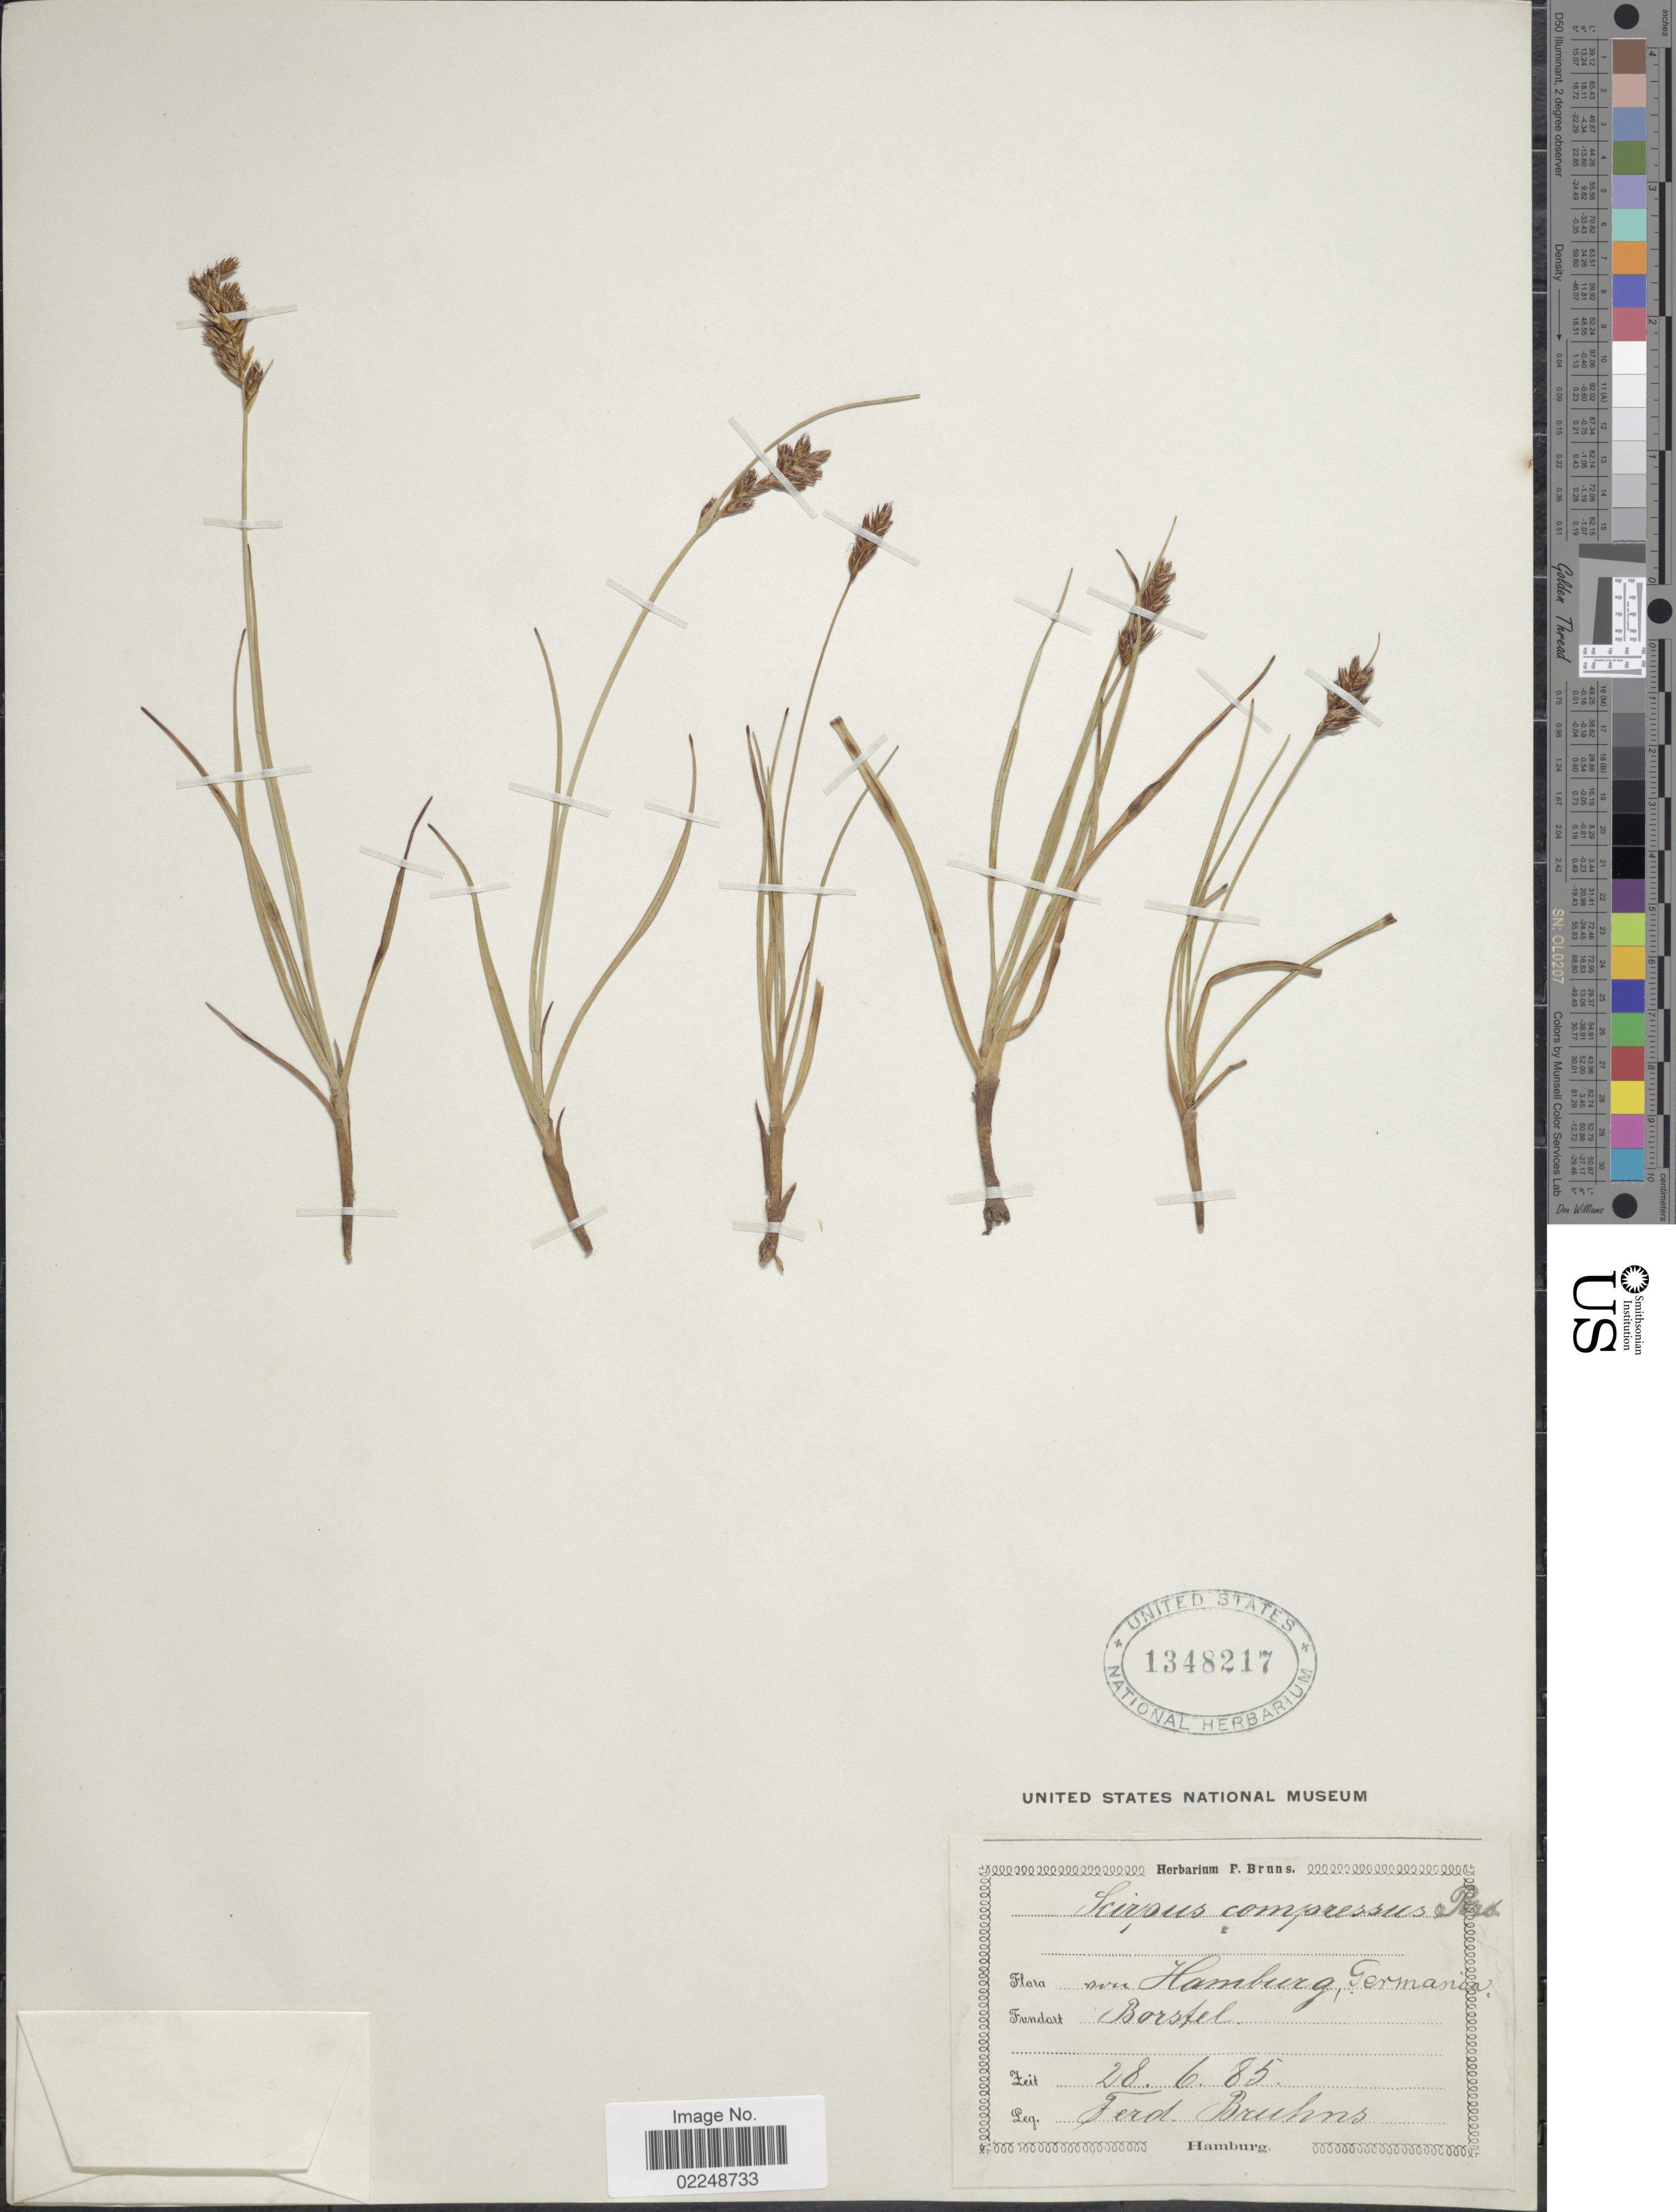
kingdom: Plantae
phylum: Tracheophyta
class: Liliopsida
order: Poales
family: Cyperaceae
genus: Blysmus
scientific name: Blysmus compressus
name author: (L.) Panzer ex Link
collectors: F. Bruhns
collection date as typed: Transcribed d/m/y: 28/6/85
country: Germany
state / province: Hamburg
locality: Borstel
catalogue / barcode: US 1348217